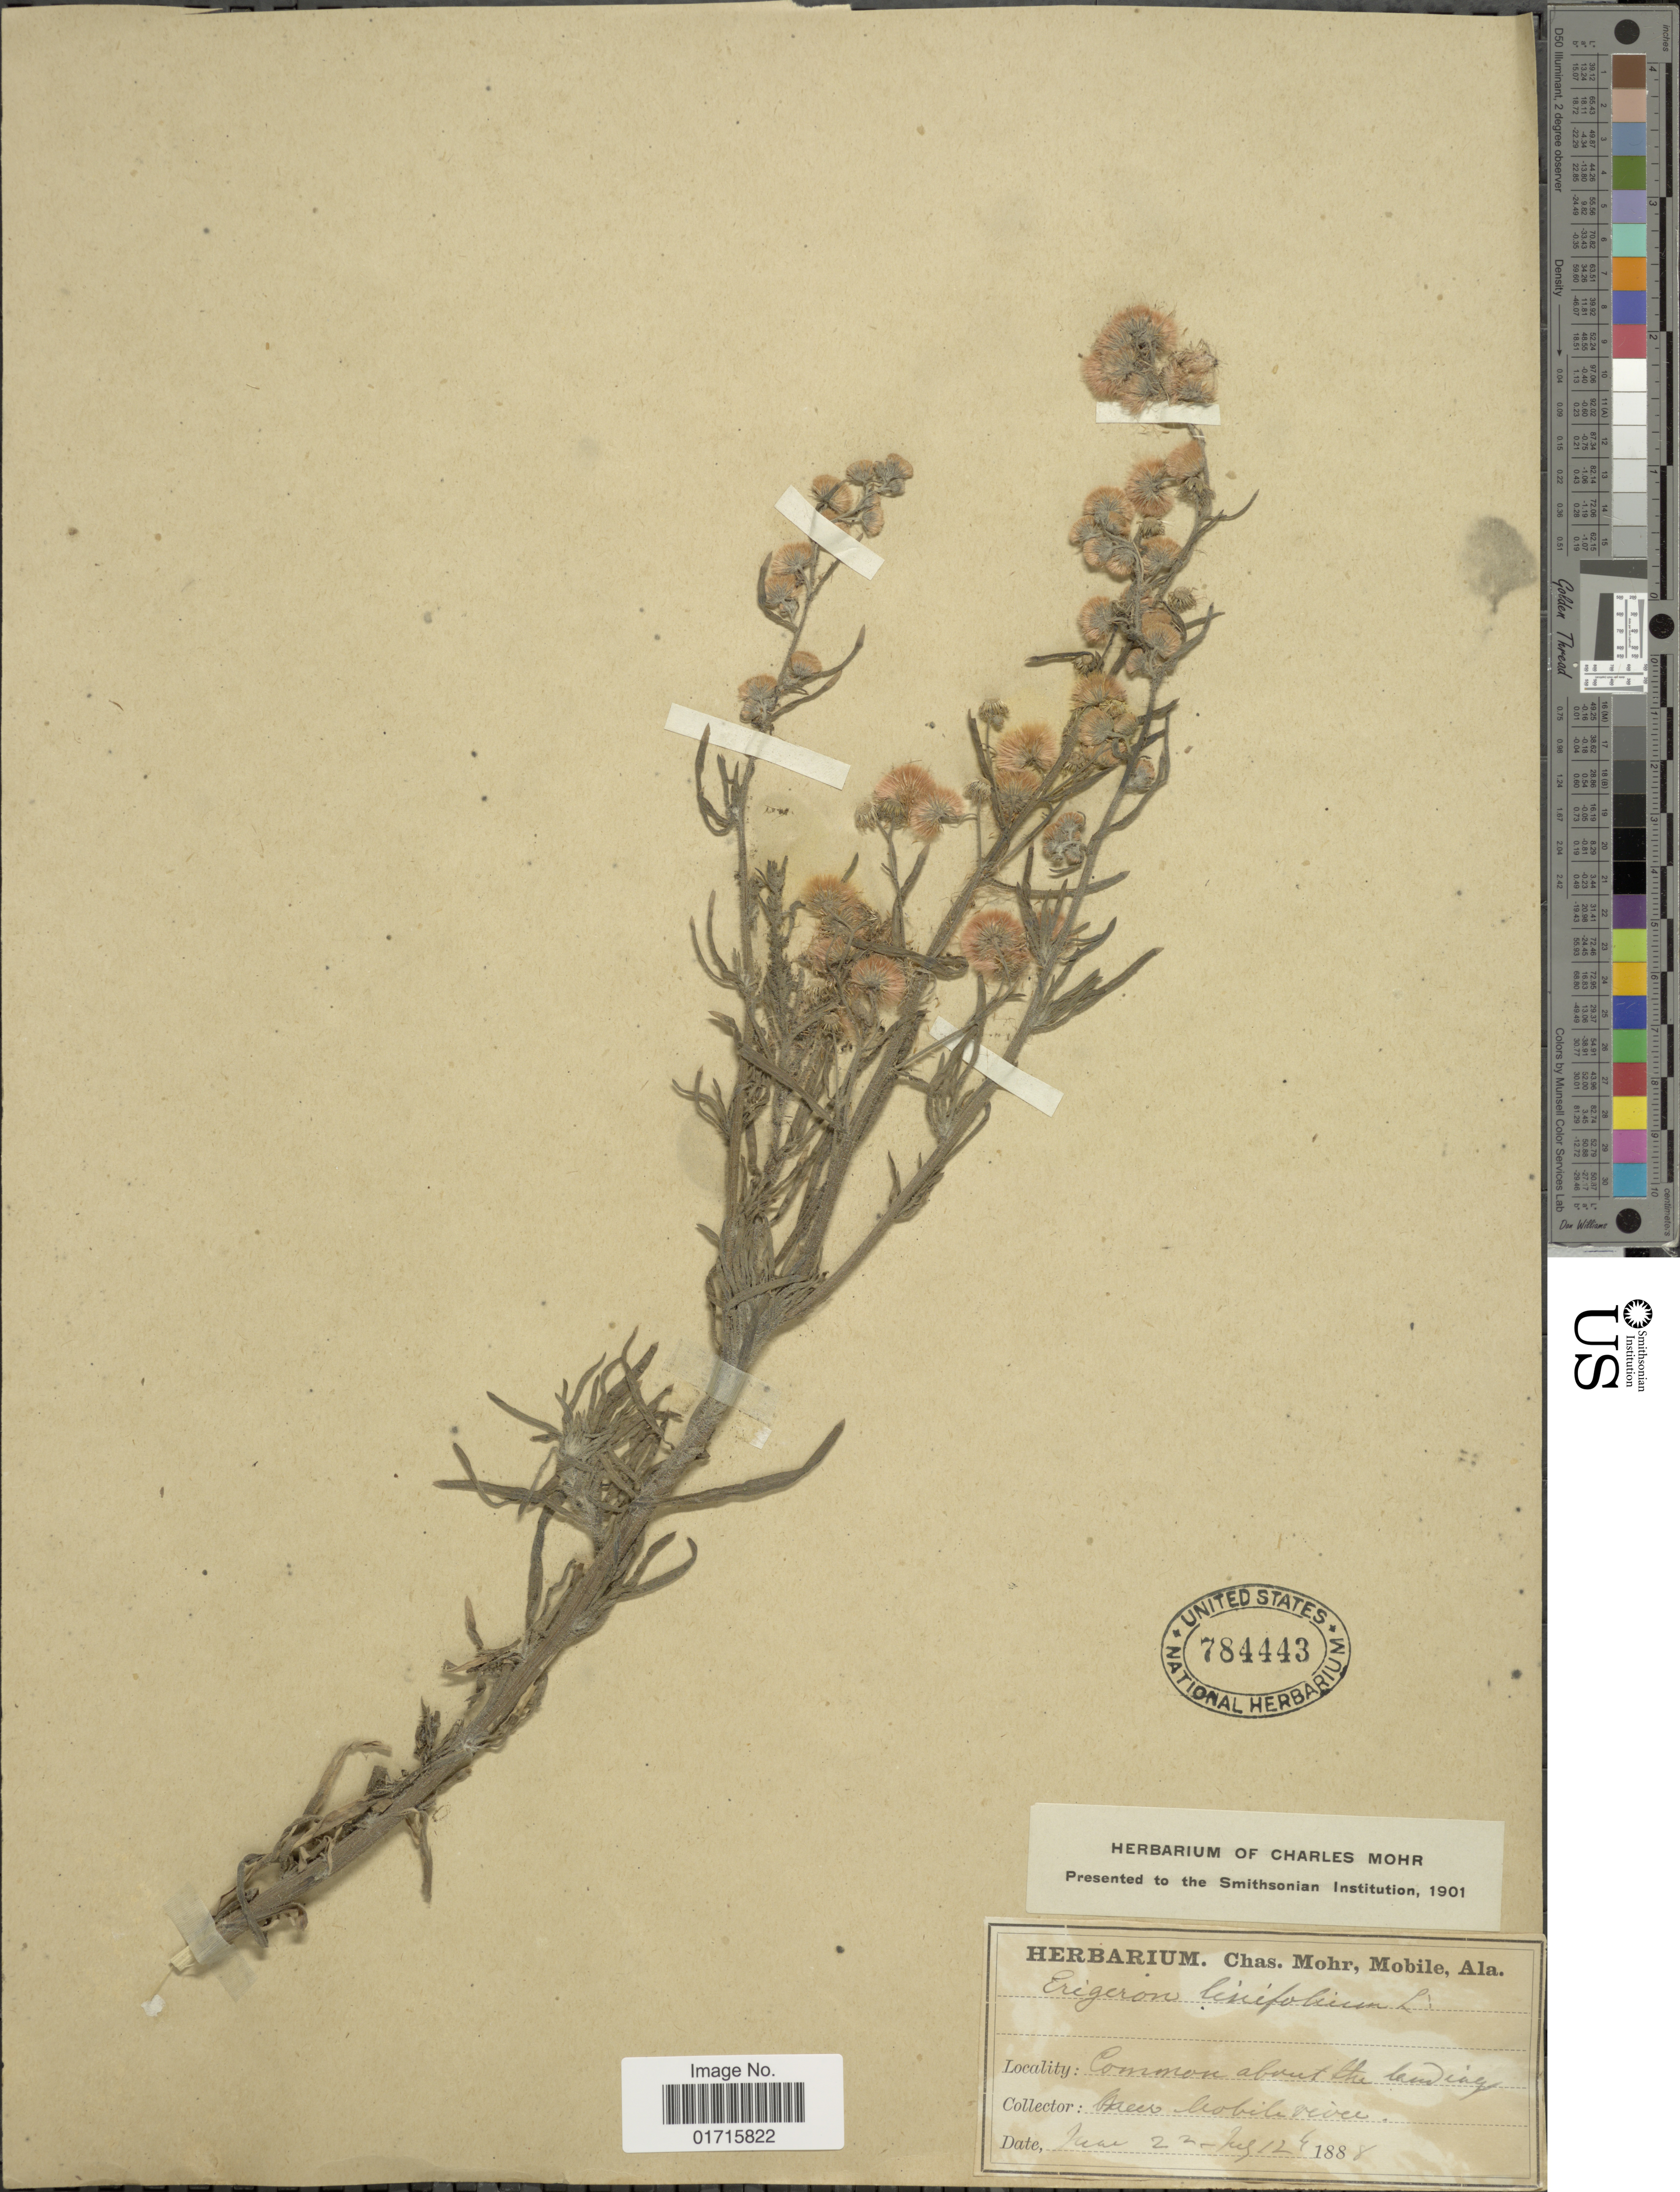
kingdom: Plantae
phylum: Tracheophyta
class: Magnoliopsida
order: Asterales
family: Asteraceae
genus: Conyza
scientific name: Conyza bonariensis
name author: (L.) Cronq.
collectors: ex herb. Charles Mohr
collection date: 1888-06-22/1888-07-12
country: United States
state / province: Alabama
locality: Near Mobile river. Alabama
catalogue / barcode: US 784443